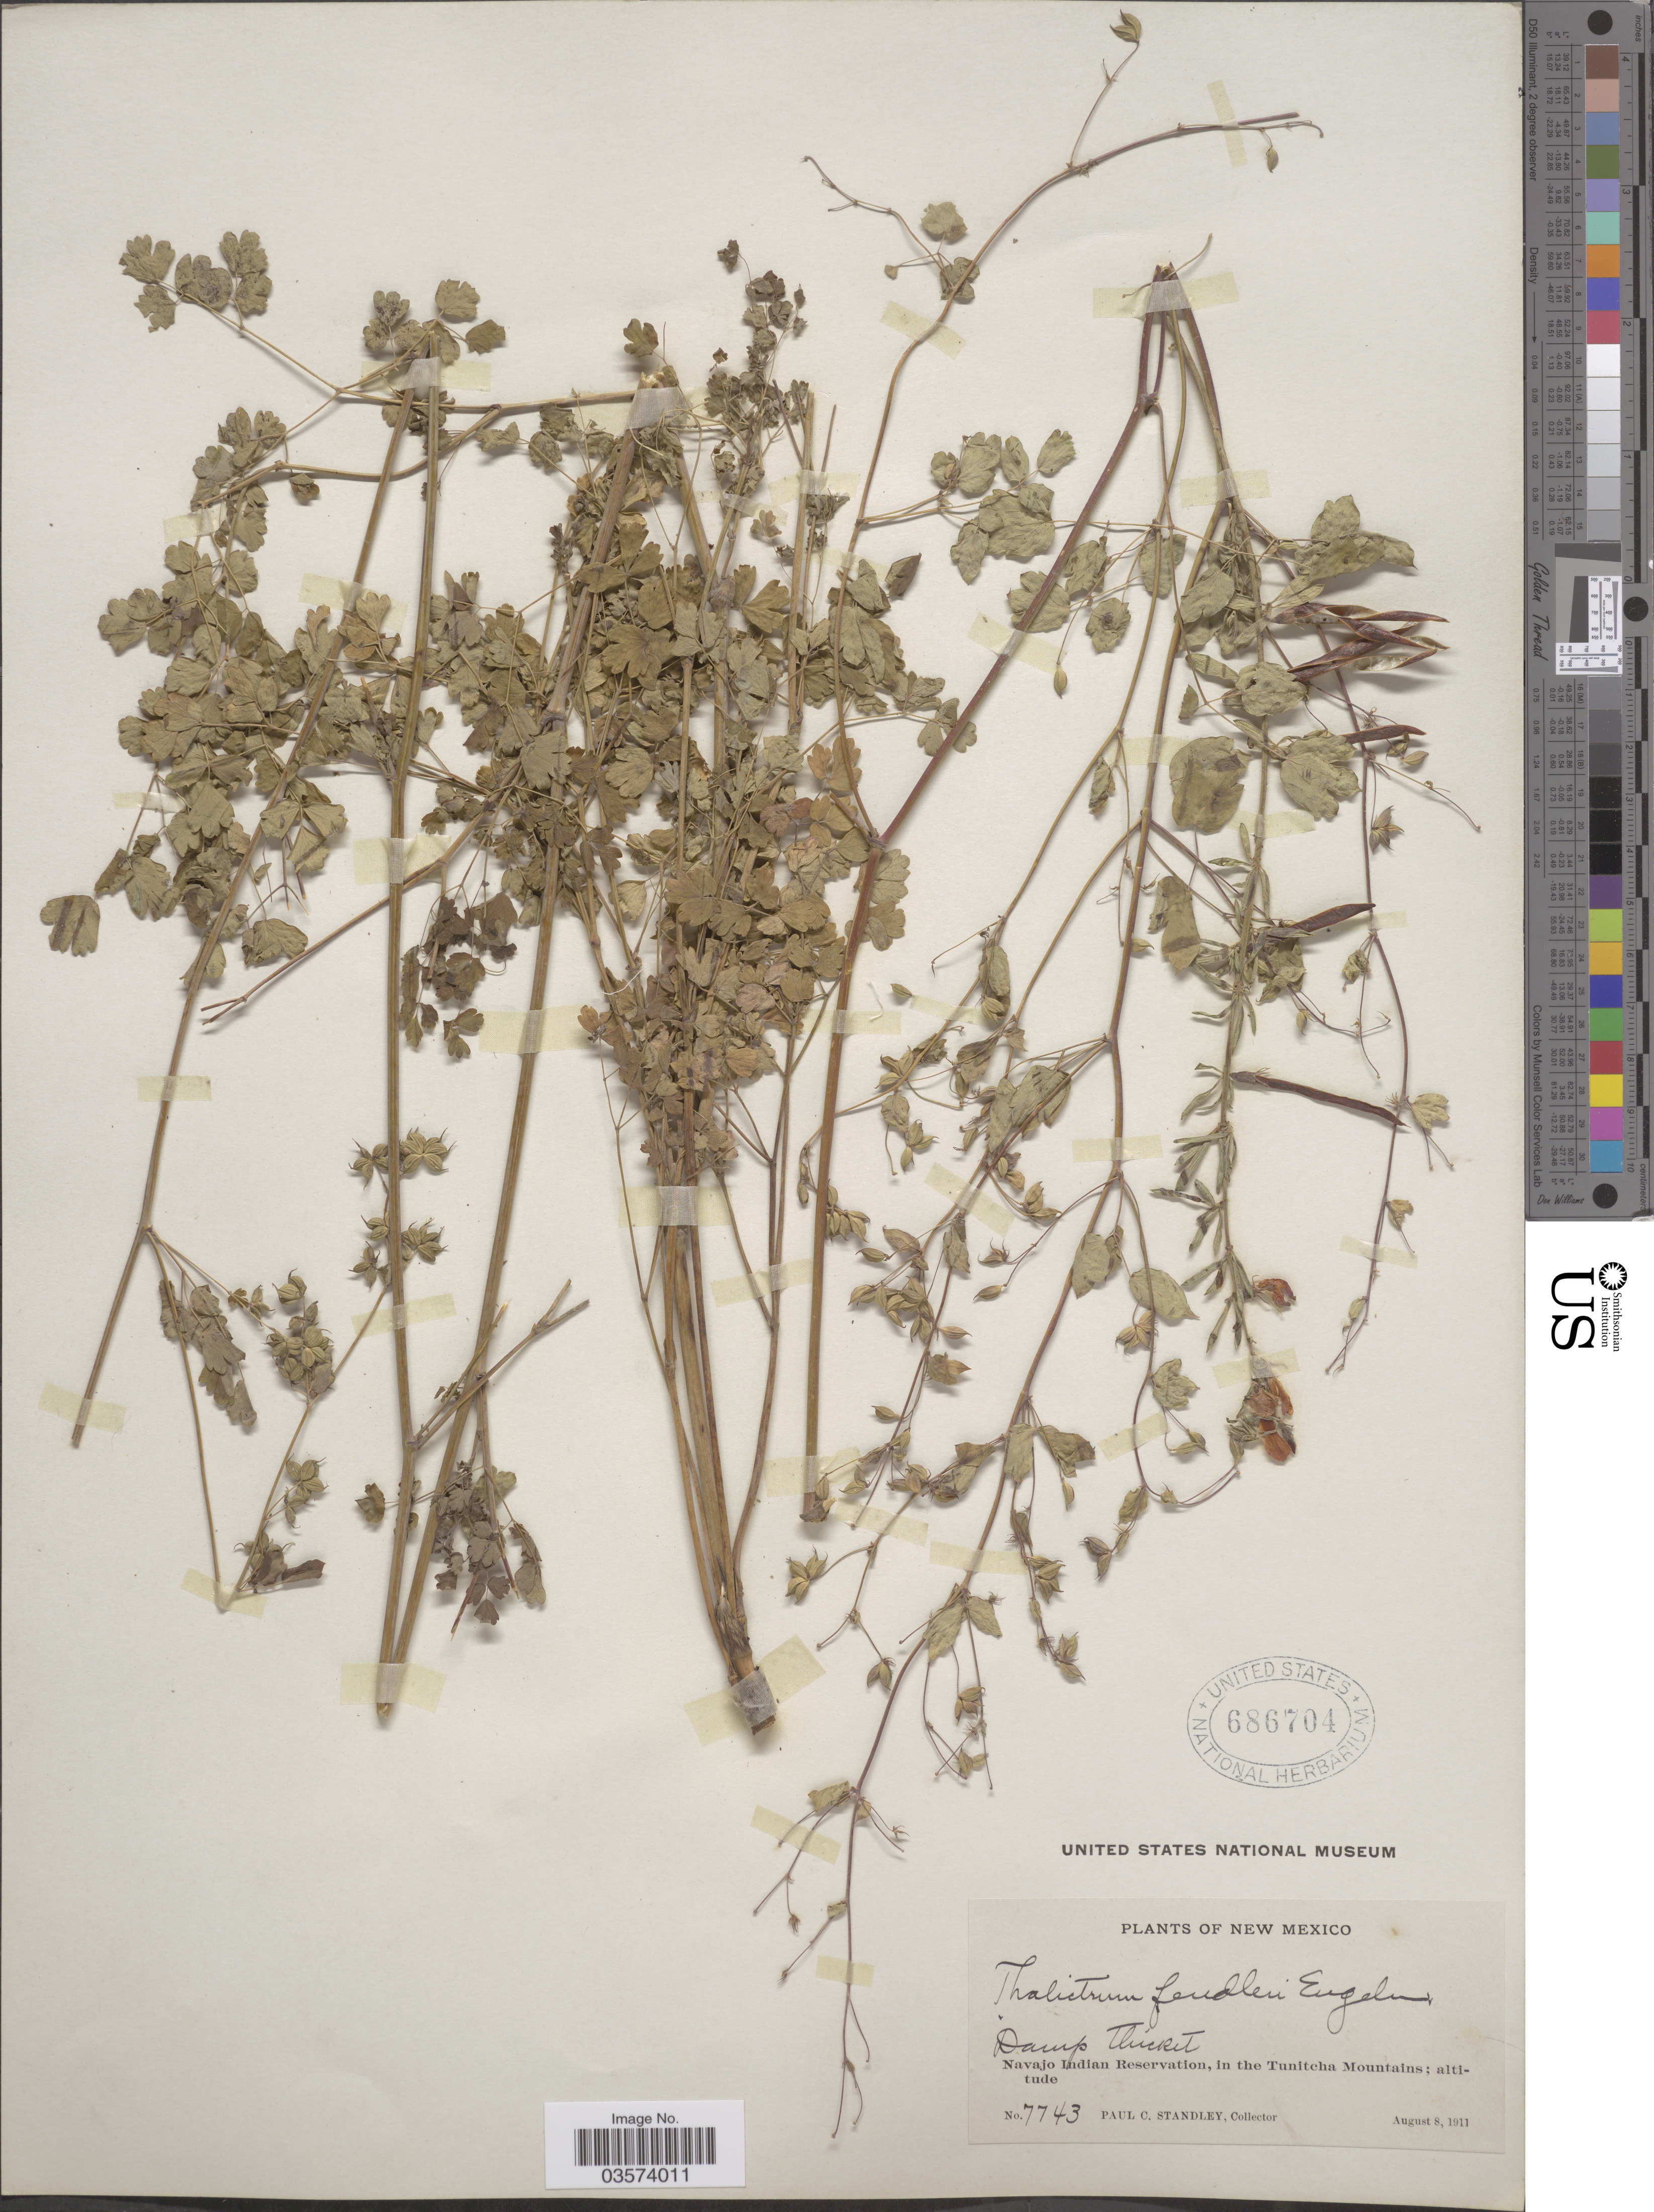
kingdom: Plantae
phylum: Tracheophyta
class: Magnoliopsida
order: Ranunculales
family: Ranunculaceae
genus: Thalictrum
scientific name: Thalictrum fendleri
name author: Engelm. ex A. Gray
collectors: P. C. Standley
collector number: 7743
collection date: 1911-08-08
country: United States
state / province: New Mexico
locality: Navajo Indian Reservation, in the Tunitcha Mountains.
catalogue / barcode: US 686704